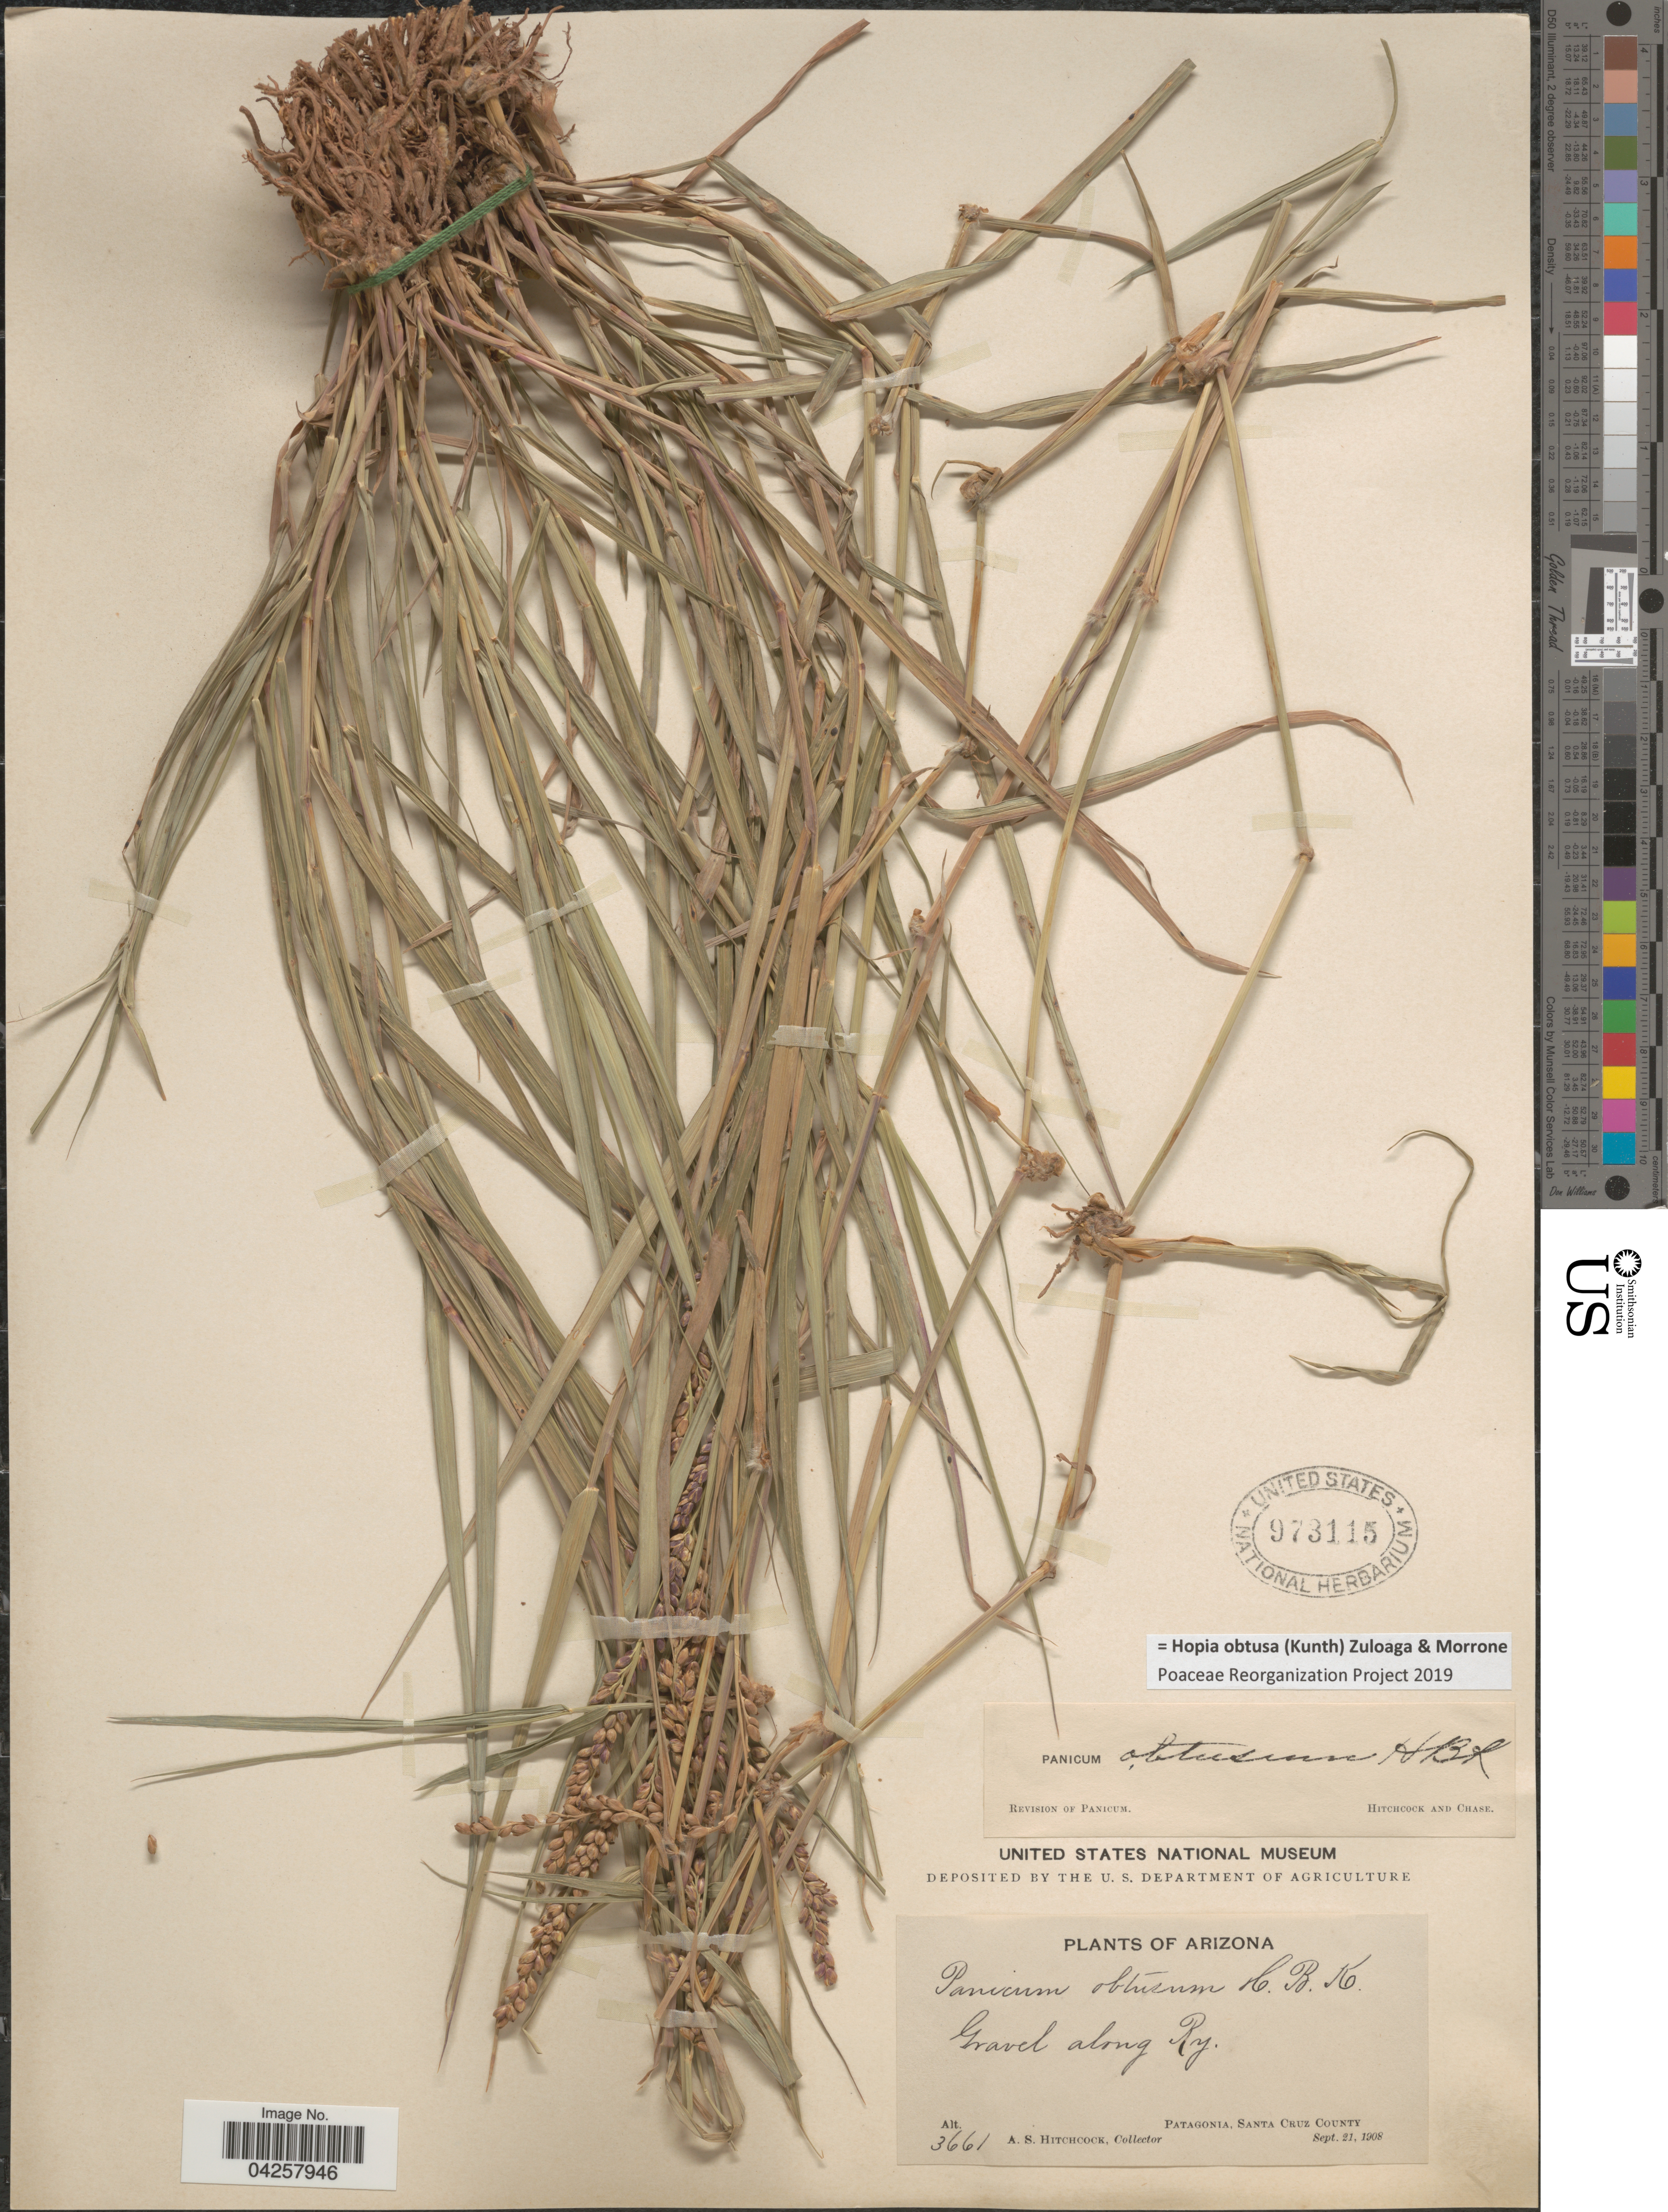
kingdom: Plantae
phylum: Tracheophyta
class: Liliopsida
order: Poales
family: Poaceae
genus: Hopia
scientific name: Hopia obtusa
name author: (Kunth) Zuloaga & Morrone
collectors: A. S. Hitchcock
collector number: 3661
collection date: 1908-09-21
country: United States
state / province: Arizona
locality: Gravel along Ry. Patagonia, Santa Cruz County.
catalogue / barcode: US 973115